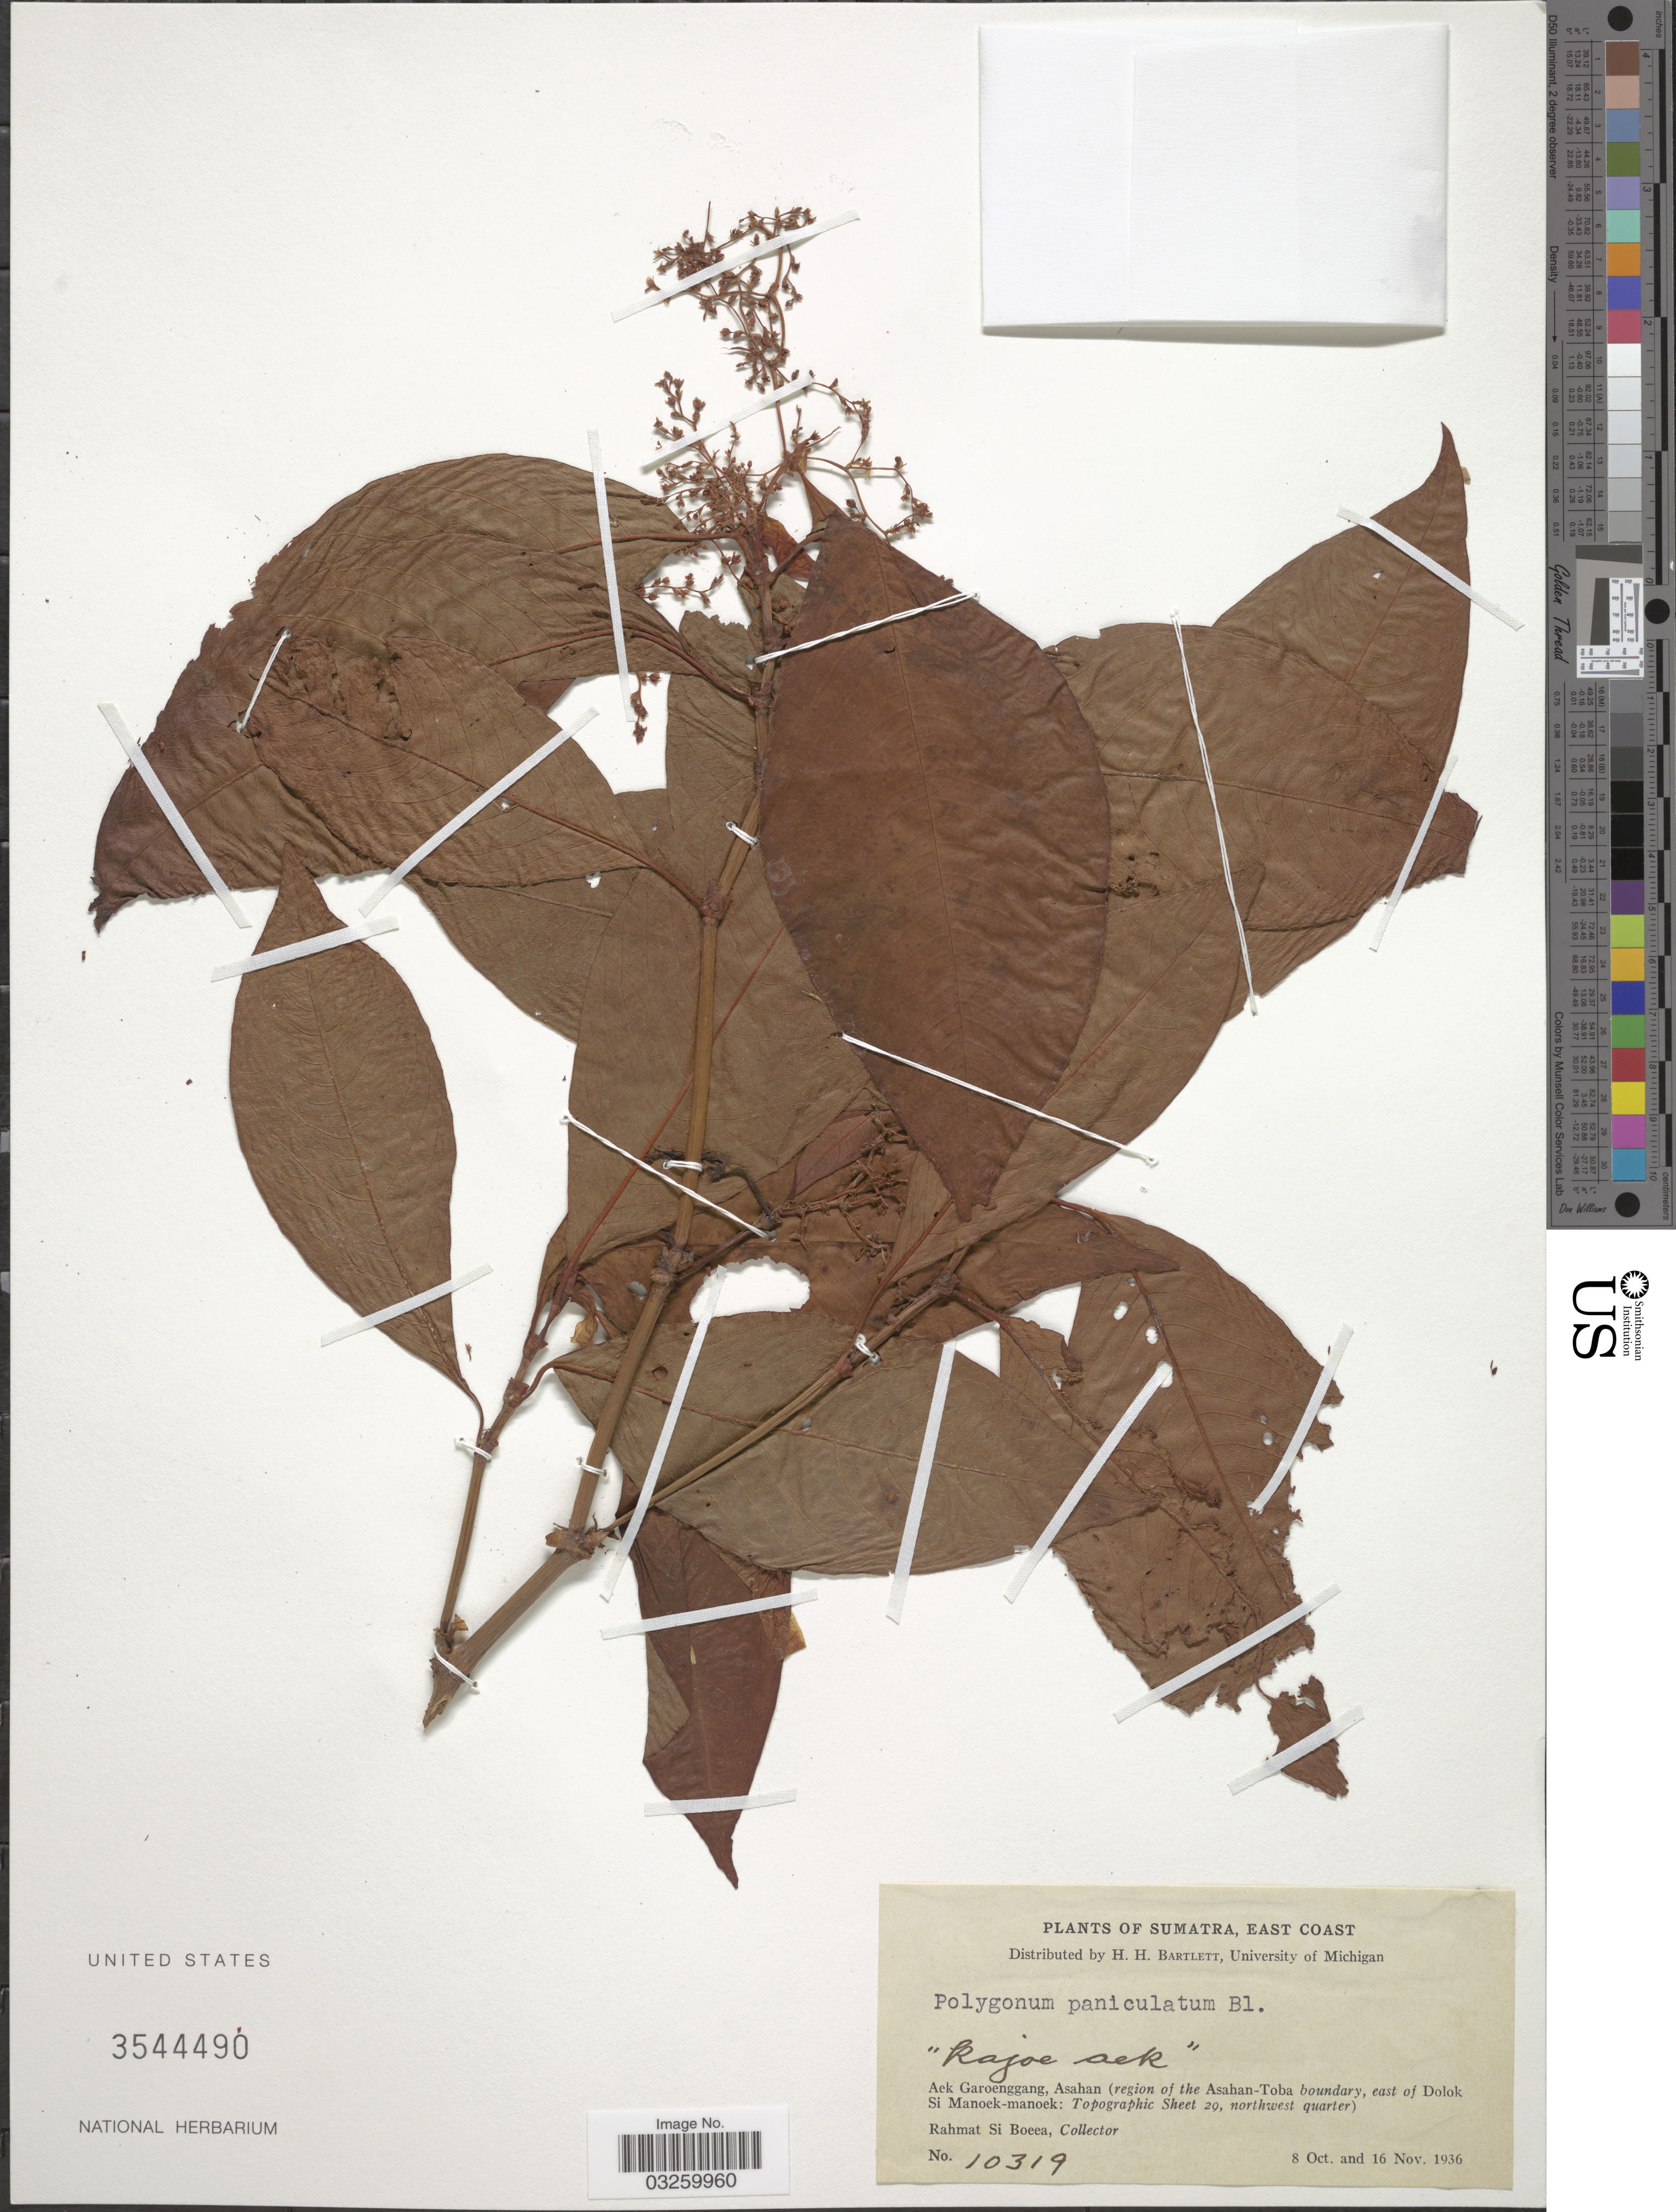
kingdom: Plantae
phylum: Tracheophyta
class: Magnoliopsida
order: Caryophyllales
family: Polygonaceae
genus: Koenigia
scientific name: Koenigia mollis var. paniculata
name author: (Blume) T.M. Schust. & Reveal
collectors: Rahmat Si Boeea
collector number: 10319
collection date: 1936-10-08/1936-11-16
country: Indonesia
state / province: Sumatra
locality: East Coast. Aek Garoenggang, Asahan (region of the Asahan-Toba boundary, east of Dolok Si Manoek-manoek: Topographic Sheet 29, northwest quarter).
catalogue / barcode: US 3544490